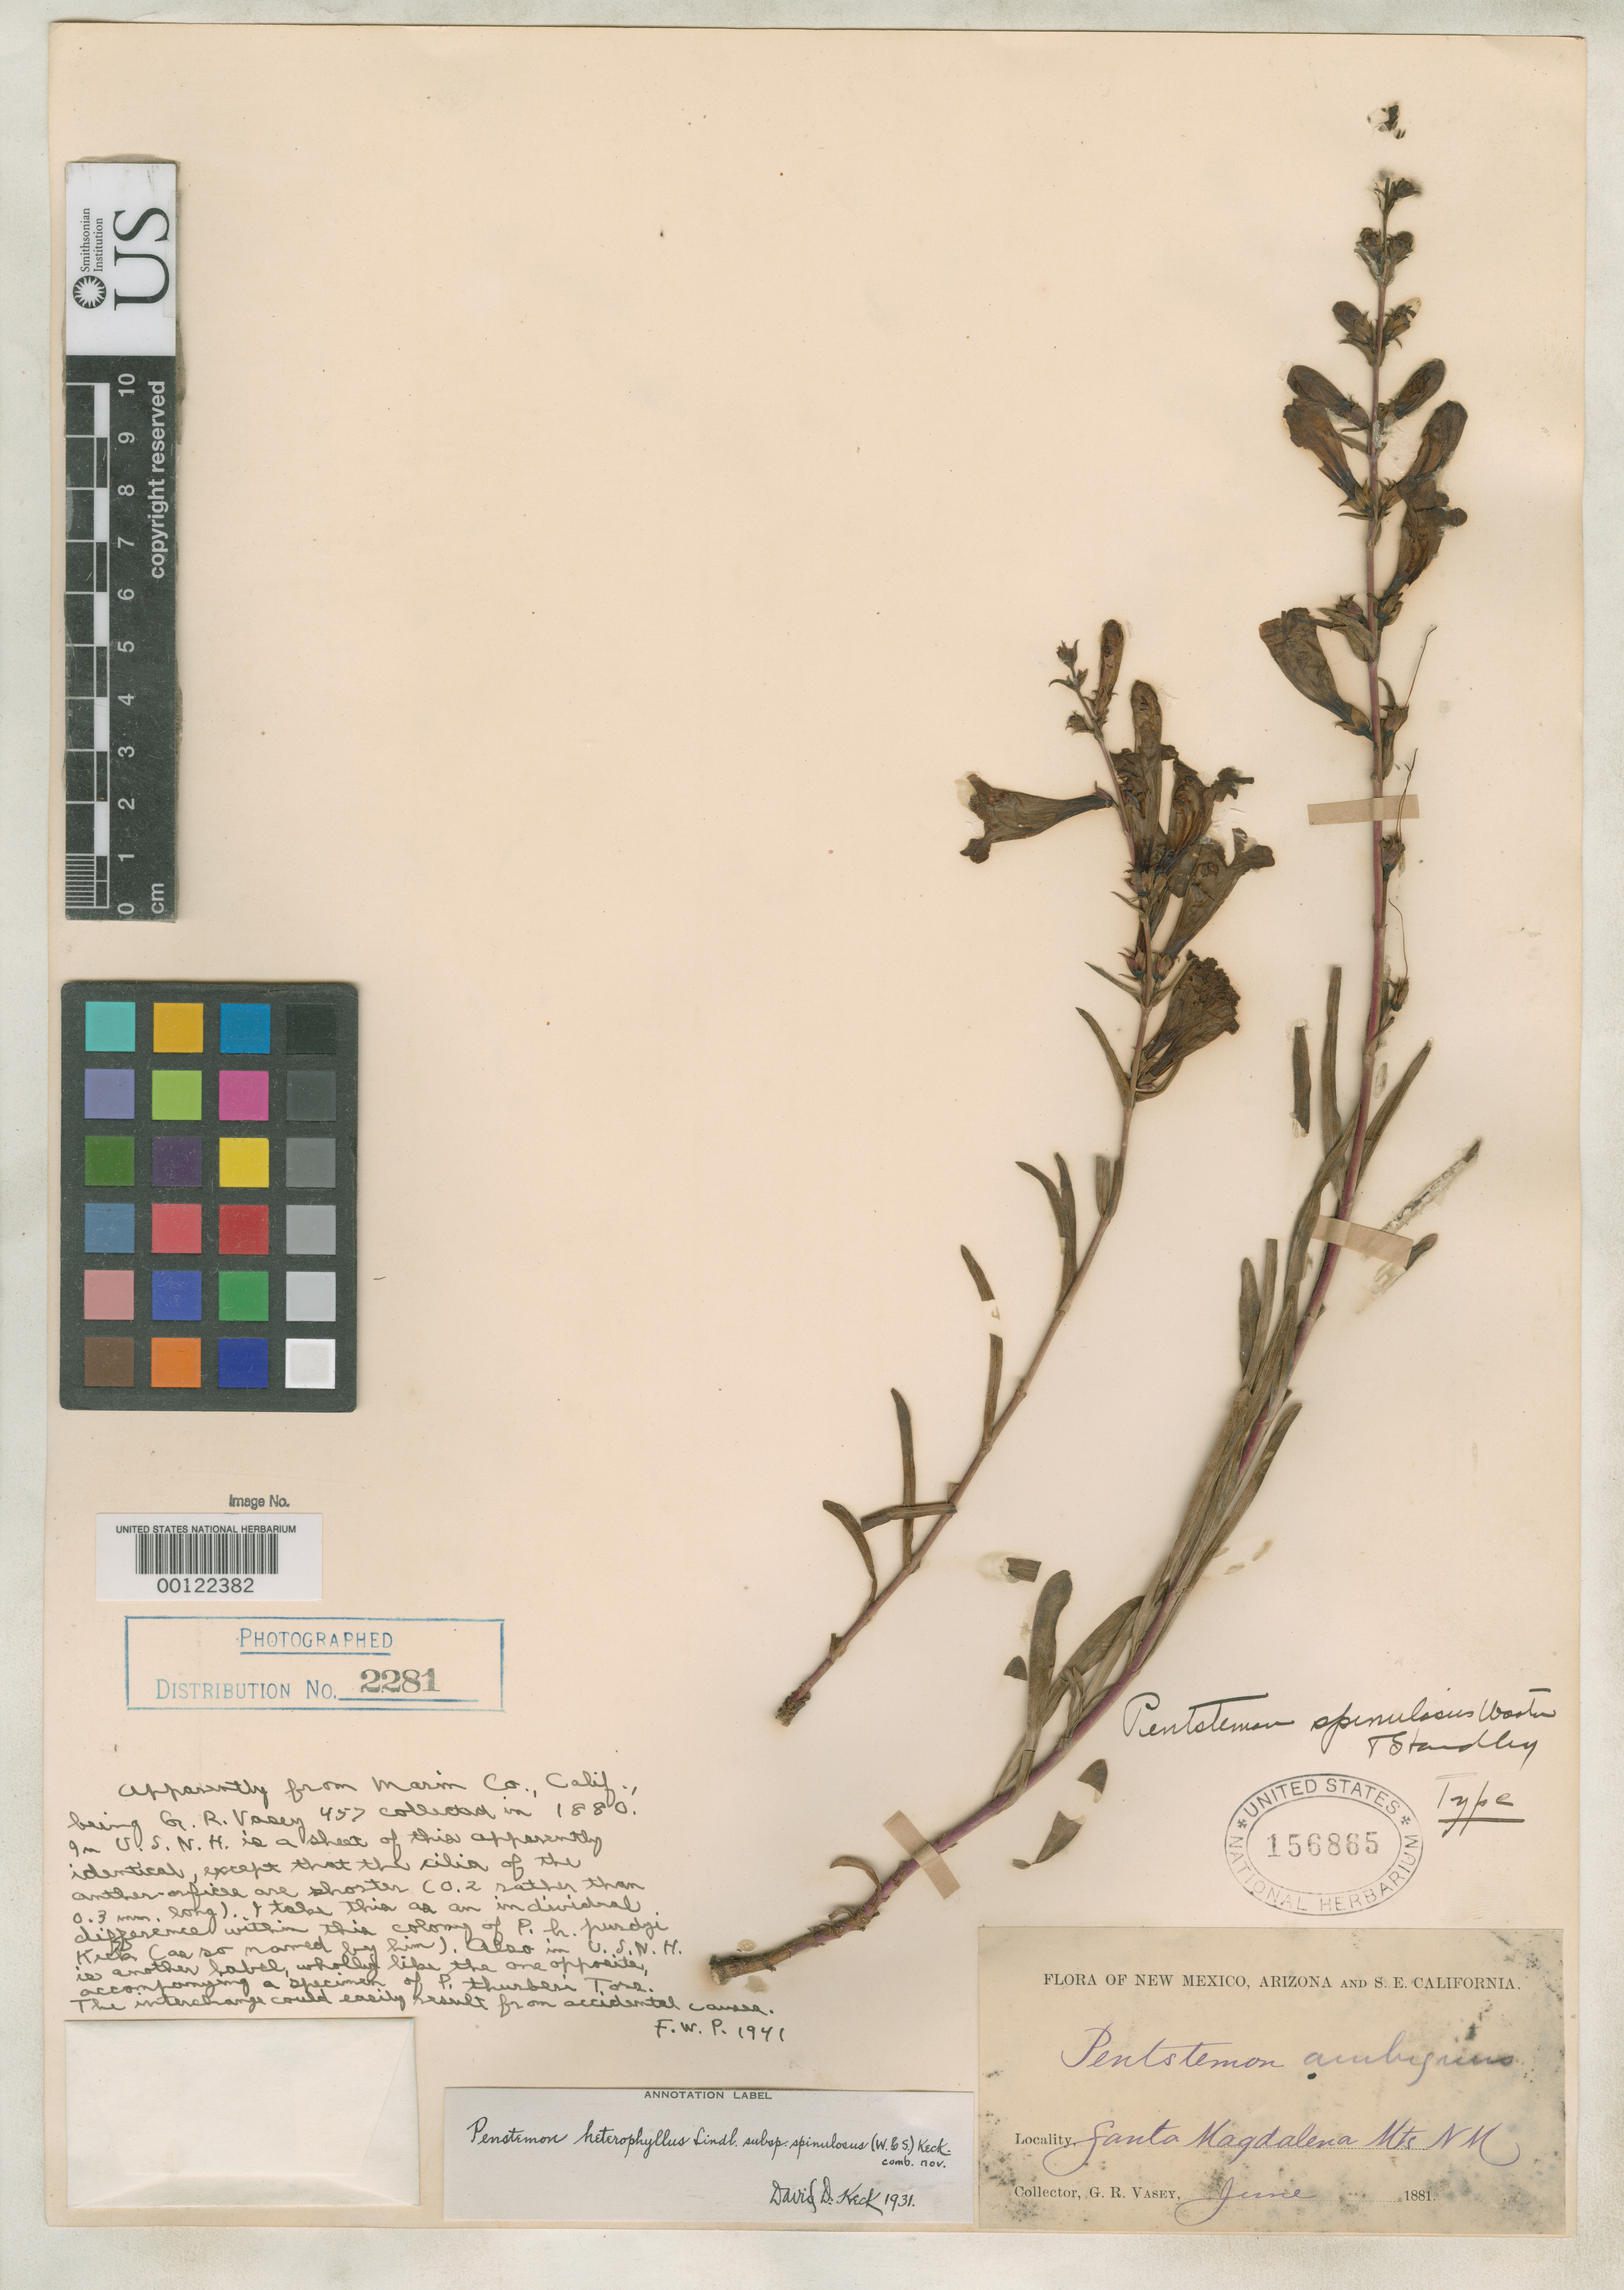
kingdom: Plantae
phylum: Tracheophyta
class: Magnoliopsida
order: Lamiales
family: Plantaginaceae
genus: Penstemon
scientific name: Penstemon spinulosus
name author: Wooton & Standl.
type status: Holotype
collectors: G. R. Vasey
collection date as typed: Jun 1881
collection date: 1881-06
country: United States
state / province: New Mexico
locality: Magdalena Mountains.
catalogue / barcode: US 156865